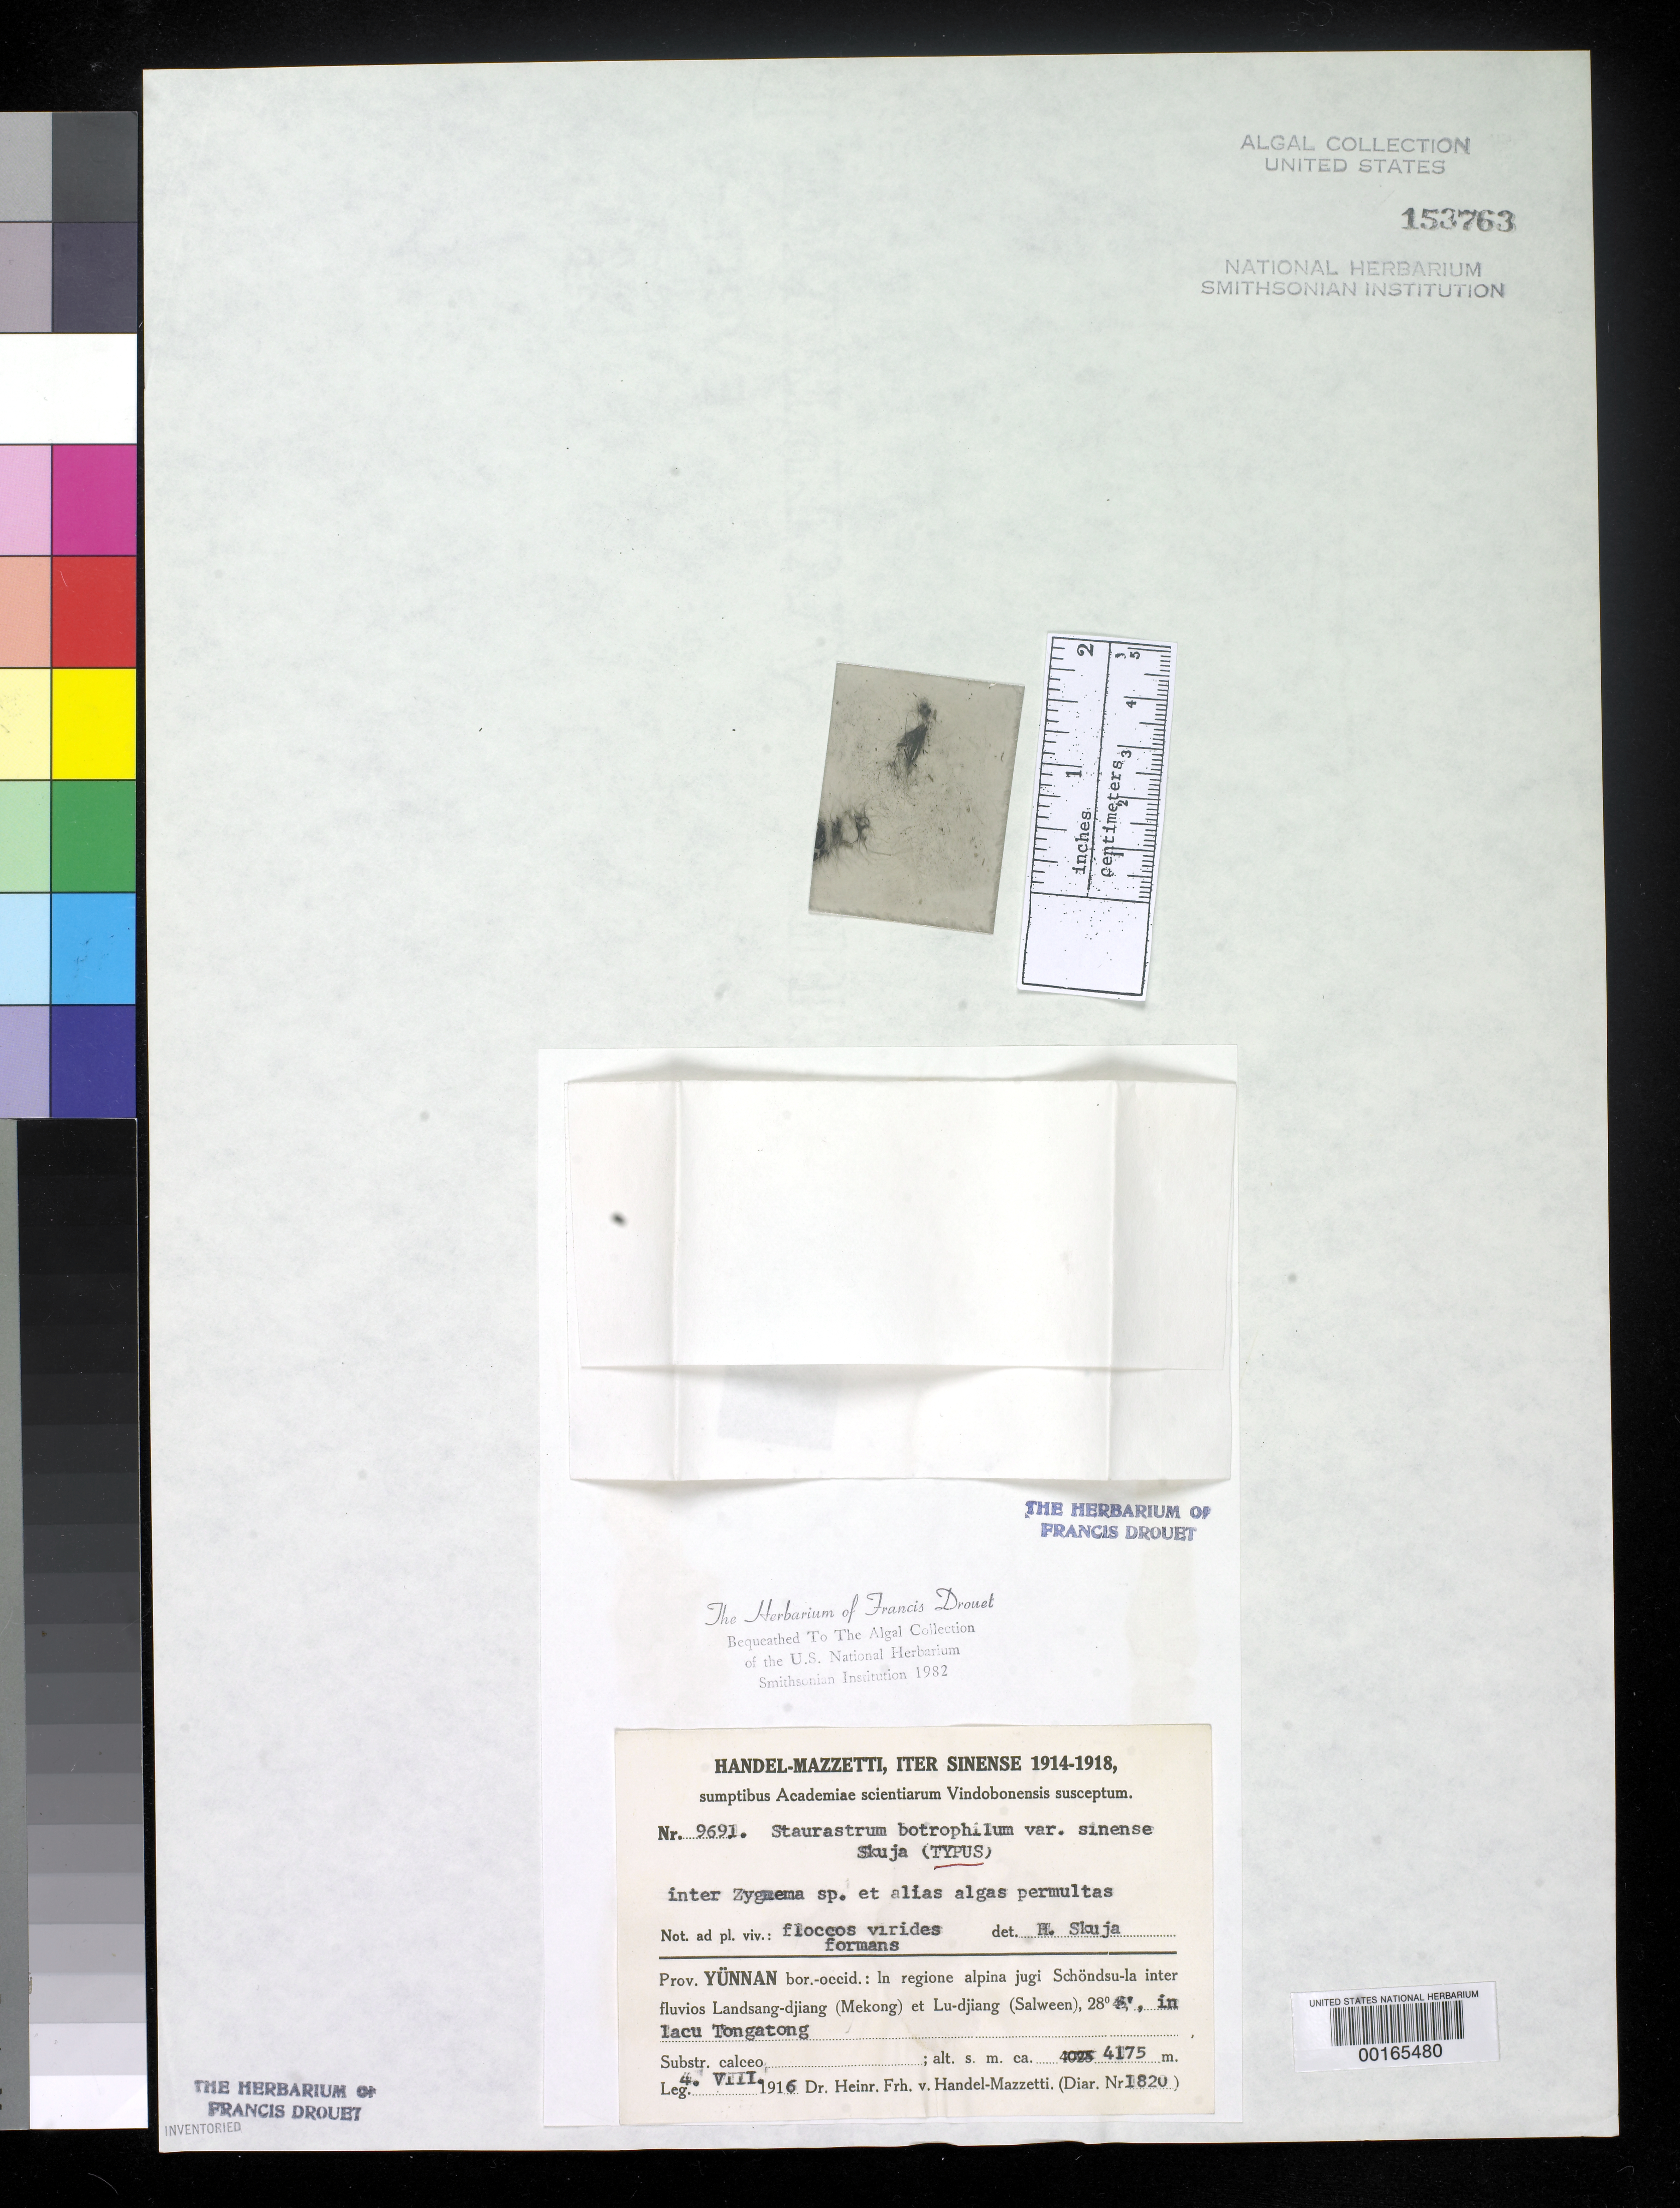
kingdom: Plantae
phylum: Charophyta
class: Zygnematophyceae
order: Zygnematales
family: Desmidiaceae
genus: Staurastrum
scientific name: Staurastrum botrophilum var. sinense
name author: Skuja in Hand.-Mazz.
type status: Isotype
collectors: H. Handel-Mazzetti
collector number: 9691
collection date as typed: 04 Aug 1916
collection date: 1916-08-04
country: China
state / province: Yunnan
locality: Lake Tongatong, between Mekong and Salween Rivers.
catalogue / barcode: US 153763